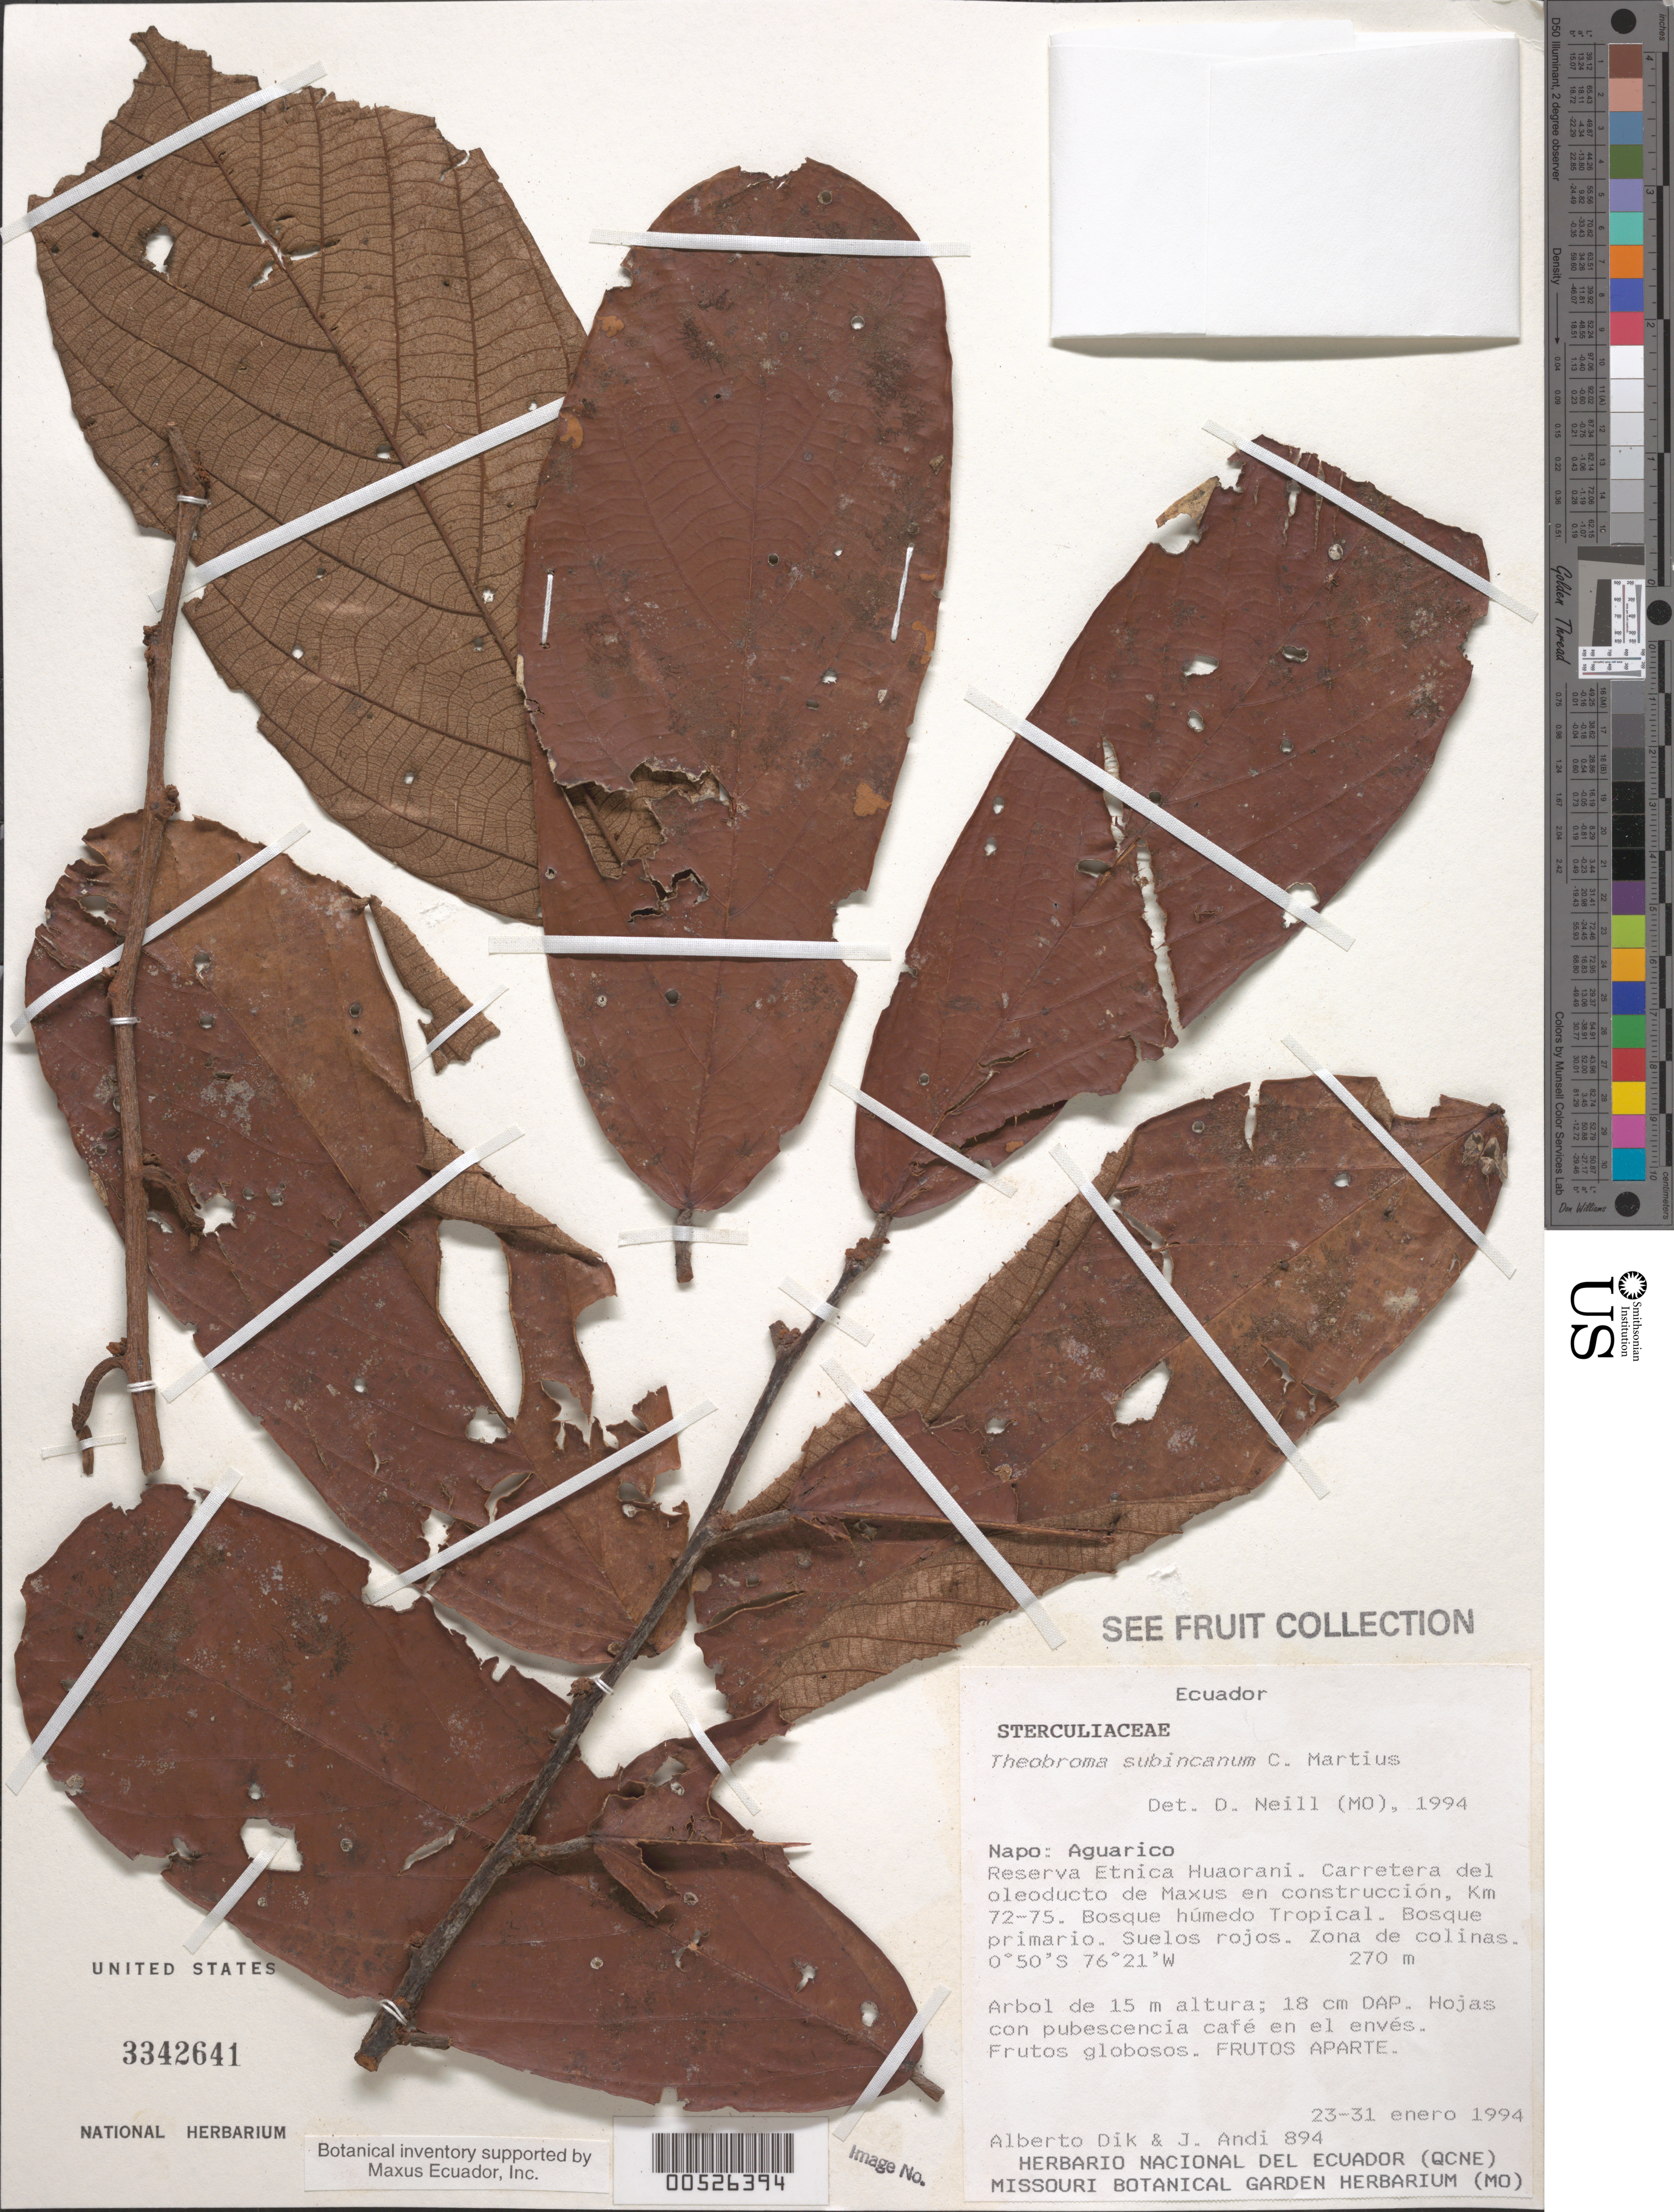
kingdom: Plantae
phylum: Tracheophyta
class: Magnoliopsida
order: Malvales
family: Malvaceae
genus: Theobroma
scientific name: Theobroma subincanum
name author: Mart.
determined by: Neill, David Alan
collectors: A. Dik & J. Andi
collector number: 894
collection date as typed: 23 Jan 1994 to 31 Jan 1994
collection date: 1994-01-23/1994-01-31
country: Ecuador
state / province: Napo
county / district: Aguarico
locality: AguaRico: Reserva Etnica Huaorani. Carretera del oleoducto de Maxus en construcción, km 72-75.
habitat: Bosaque Húmedo Tropical. Bosque primario. Suelos rojos. Zona de colinas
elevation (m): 270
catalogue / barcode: US 3342641